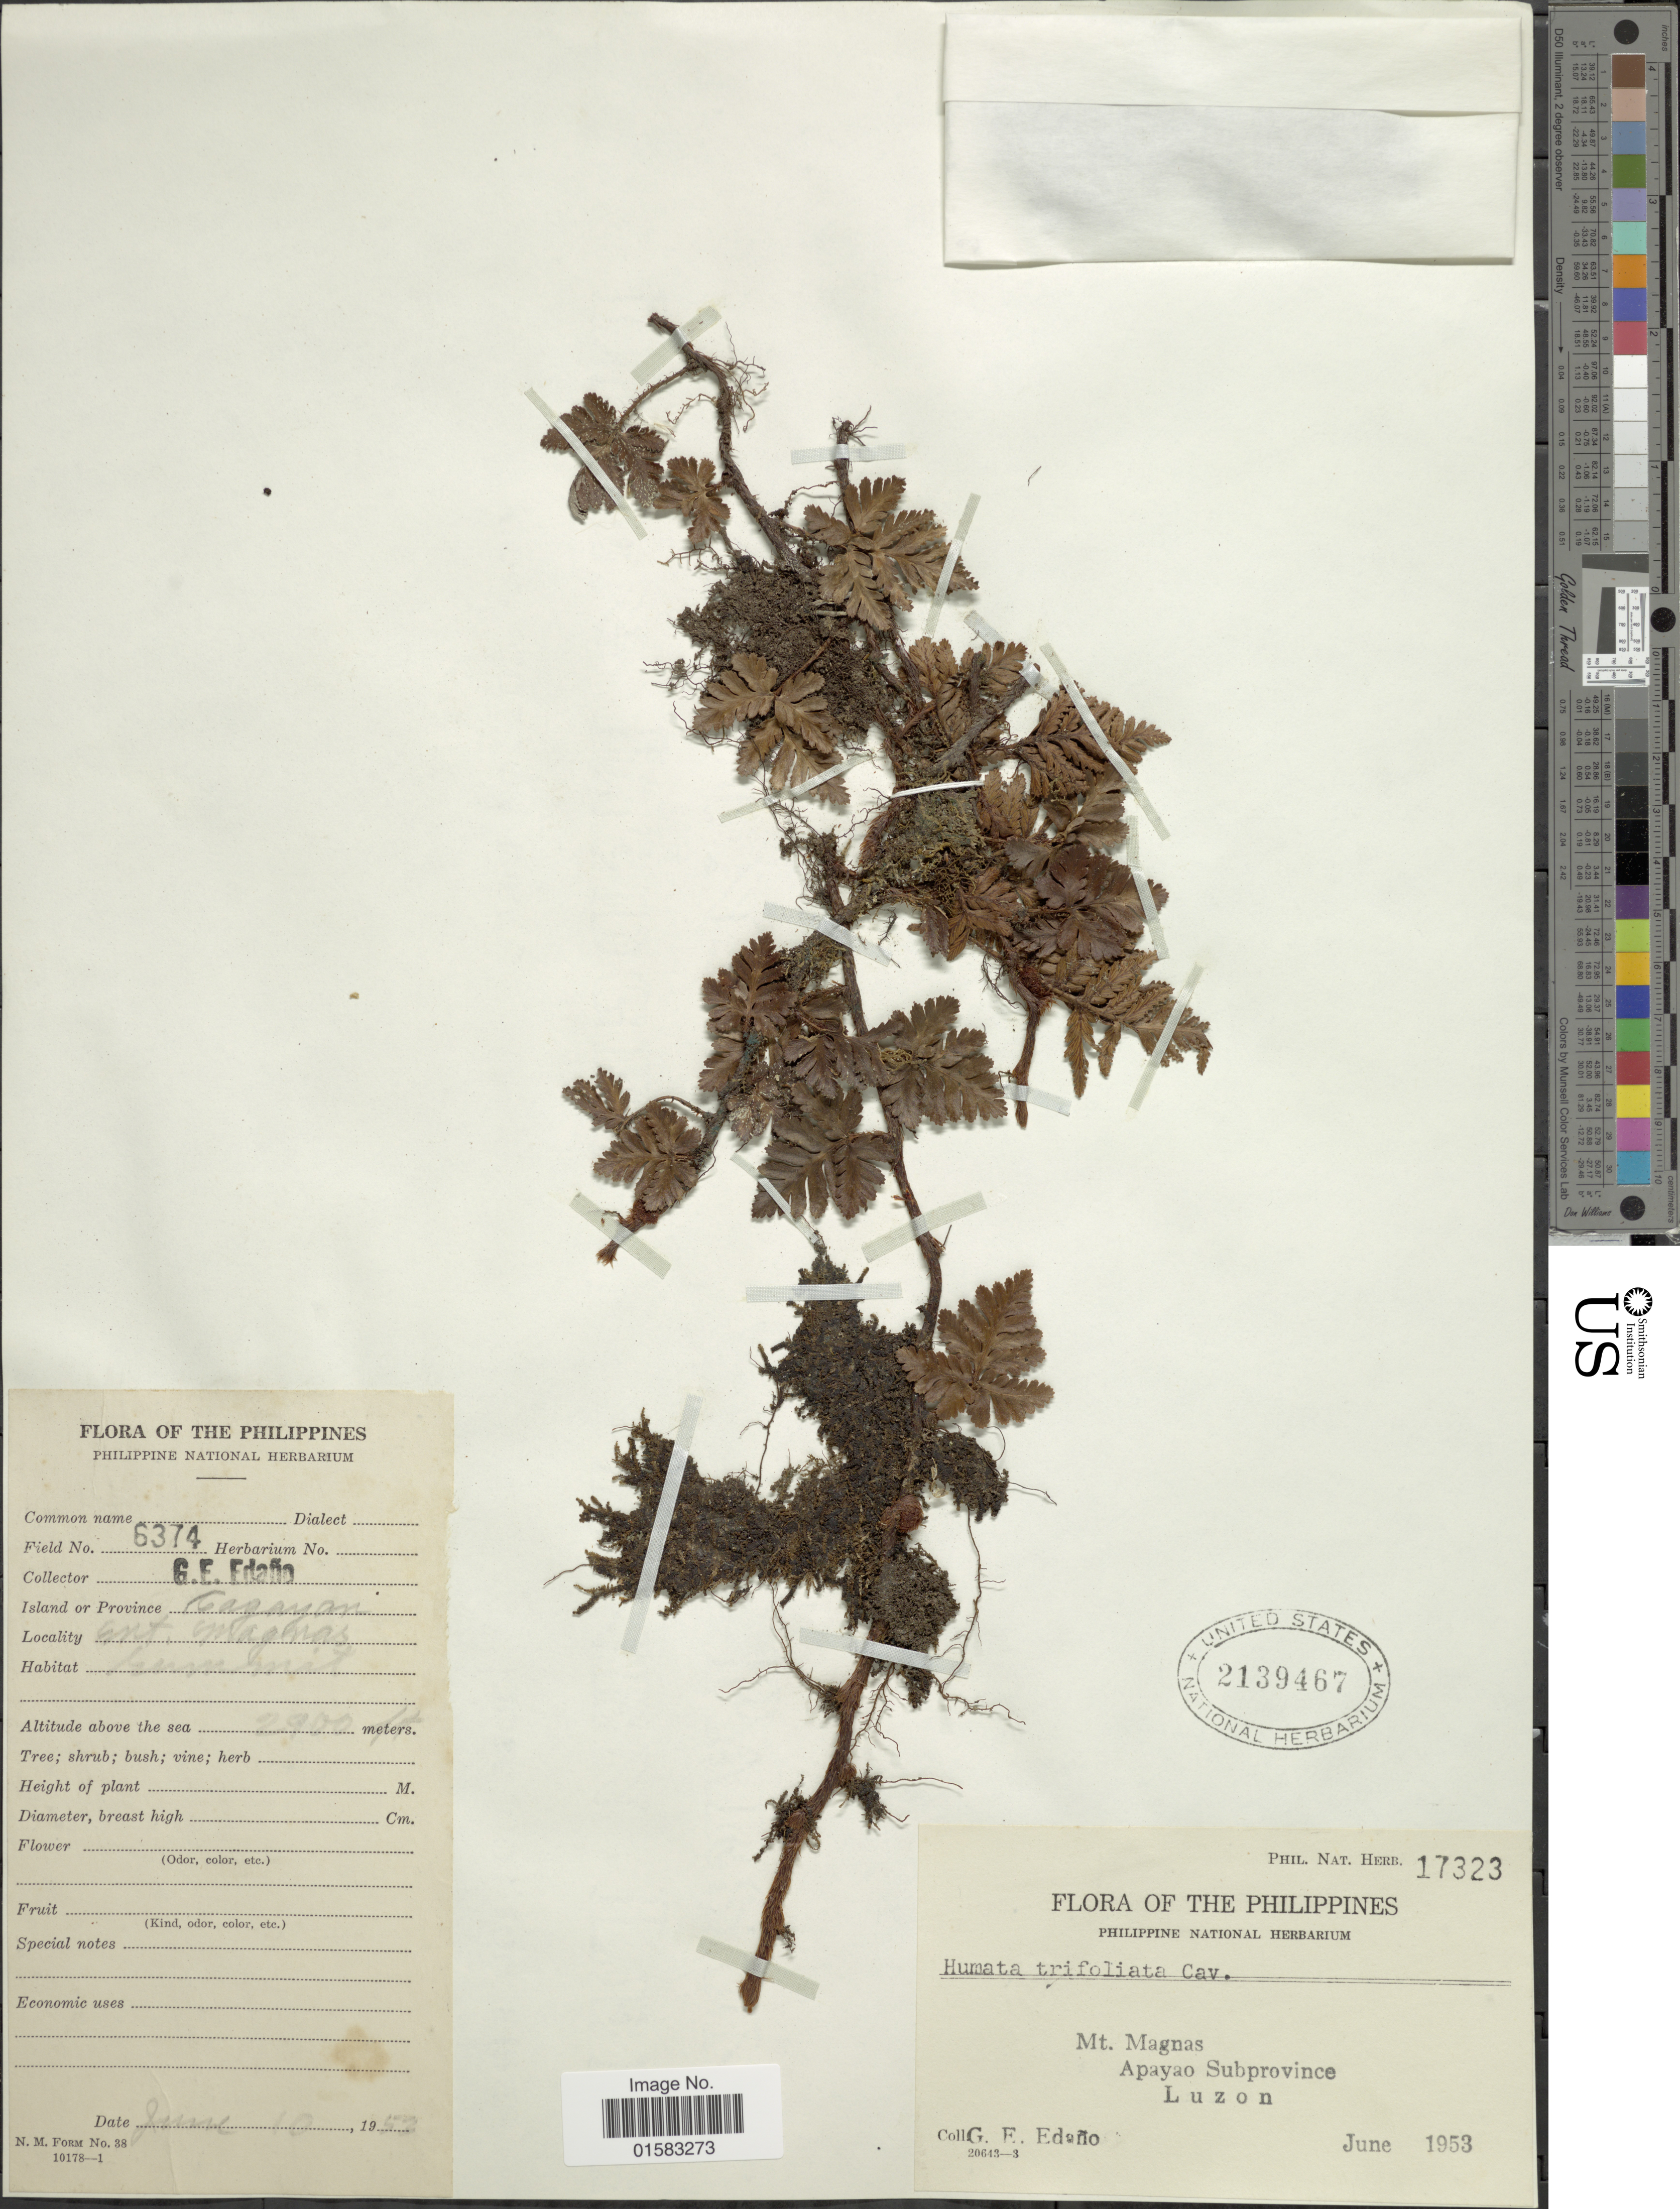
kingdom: Plantae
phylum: Tracheophyta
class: Polypodiopsida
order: Polypodiales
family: Davalliaceae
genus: Davallia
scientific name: Davallia repens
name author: (L. f.) Kuhn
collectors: G. E. Edaño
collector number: Phil. Nat. Herb. 17323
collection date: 1953-06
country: Philippines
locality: Mt. Magnas, Apayao Subprovince, Luzon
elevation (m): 884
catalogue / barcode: US 2139467